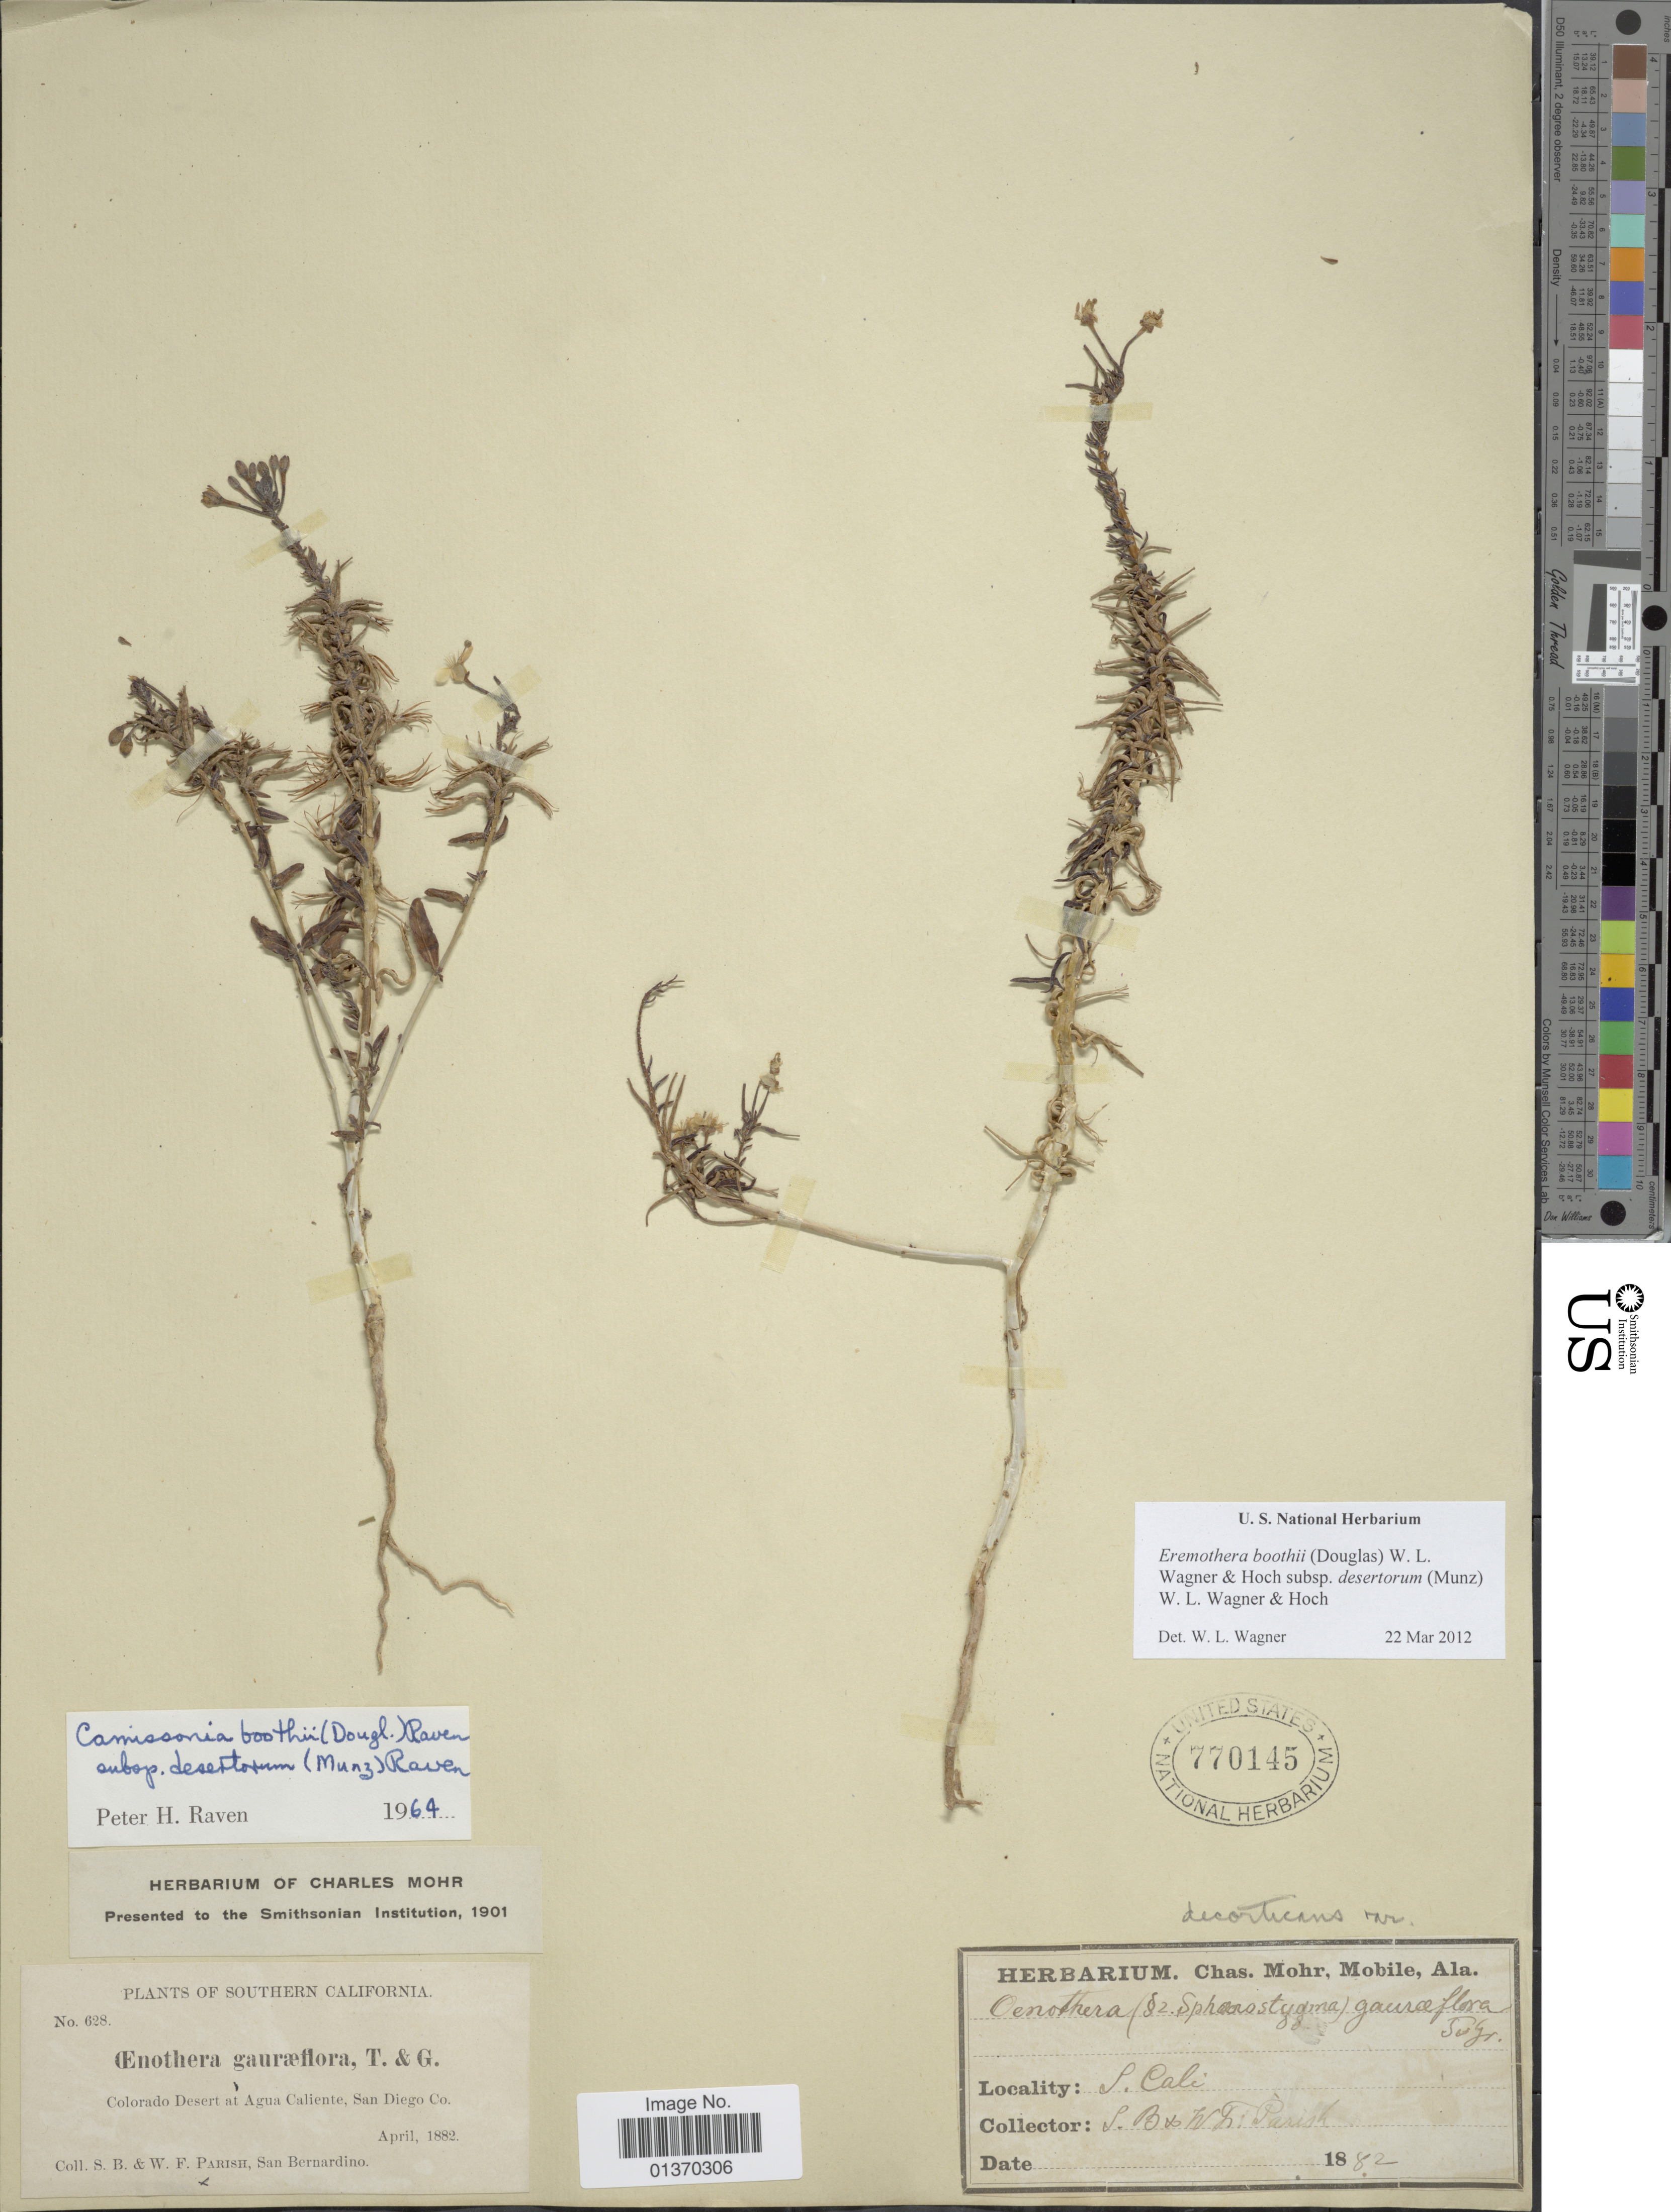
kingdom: Plantae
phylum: Tracheophyta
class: Magnoliopsida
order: Myrtales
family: Onagraceae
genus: Eremothera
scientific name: Eremothera boothii subsp. desertorum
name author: (Munz) W.L. Wagner & Hoch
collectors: S. B. Parish & W. F. Parish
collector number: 628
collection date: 1882-04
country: United States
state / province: California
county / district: San Diego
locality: Southern California, Colorado Desert at Agua Caliente, San Diego Co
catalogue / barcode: US 770145